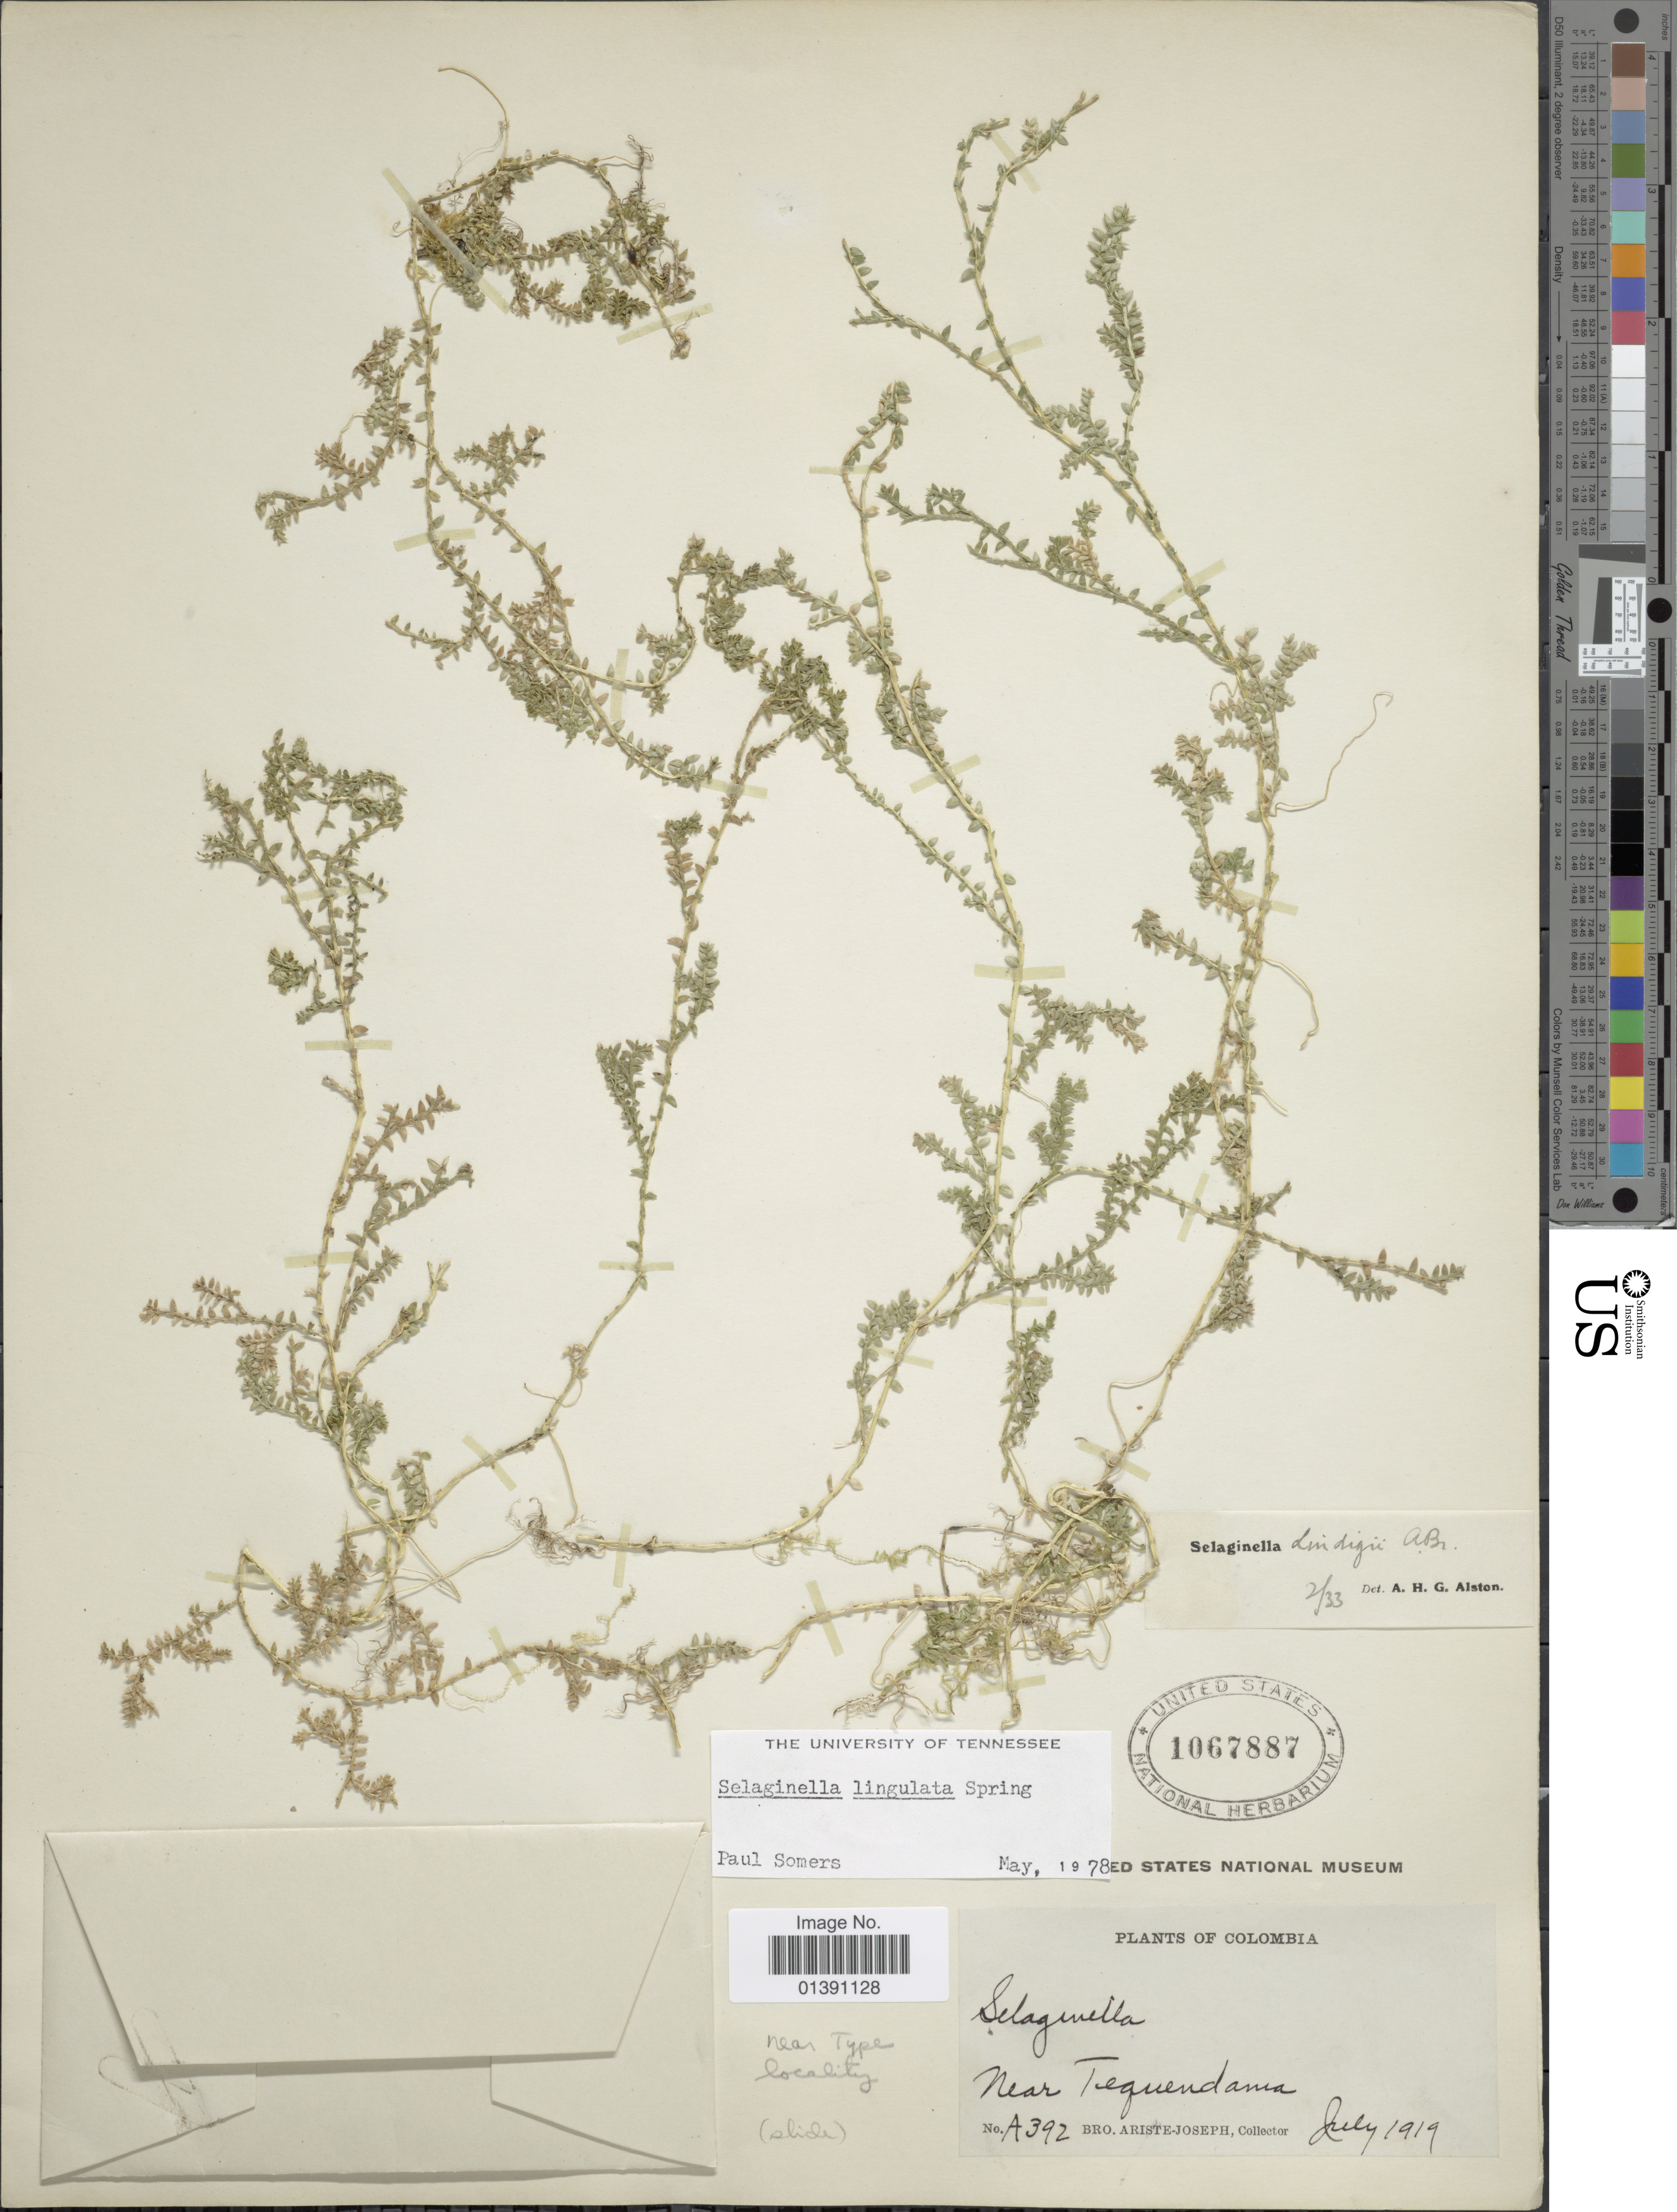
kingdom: Plantae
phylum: Tracheophyta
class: Lycopodiopsida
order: Selaginellales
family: Selaginellaceae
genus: Selaginella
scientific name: Selaginella lingulata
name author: Spring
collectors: Bro. Ariste-Joseph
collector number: A 392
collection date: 1919-07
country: Colombia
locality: Near Tequendama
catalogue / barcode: US 1067887